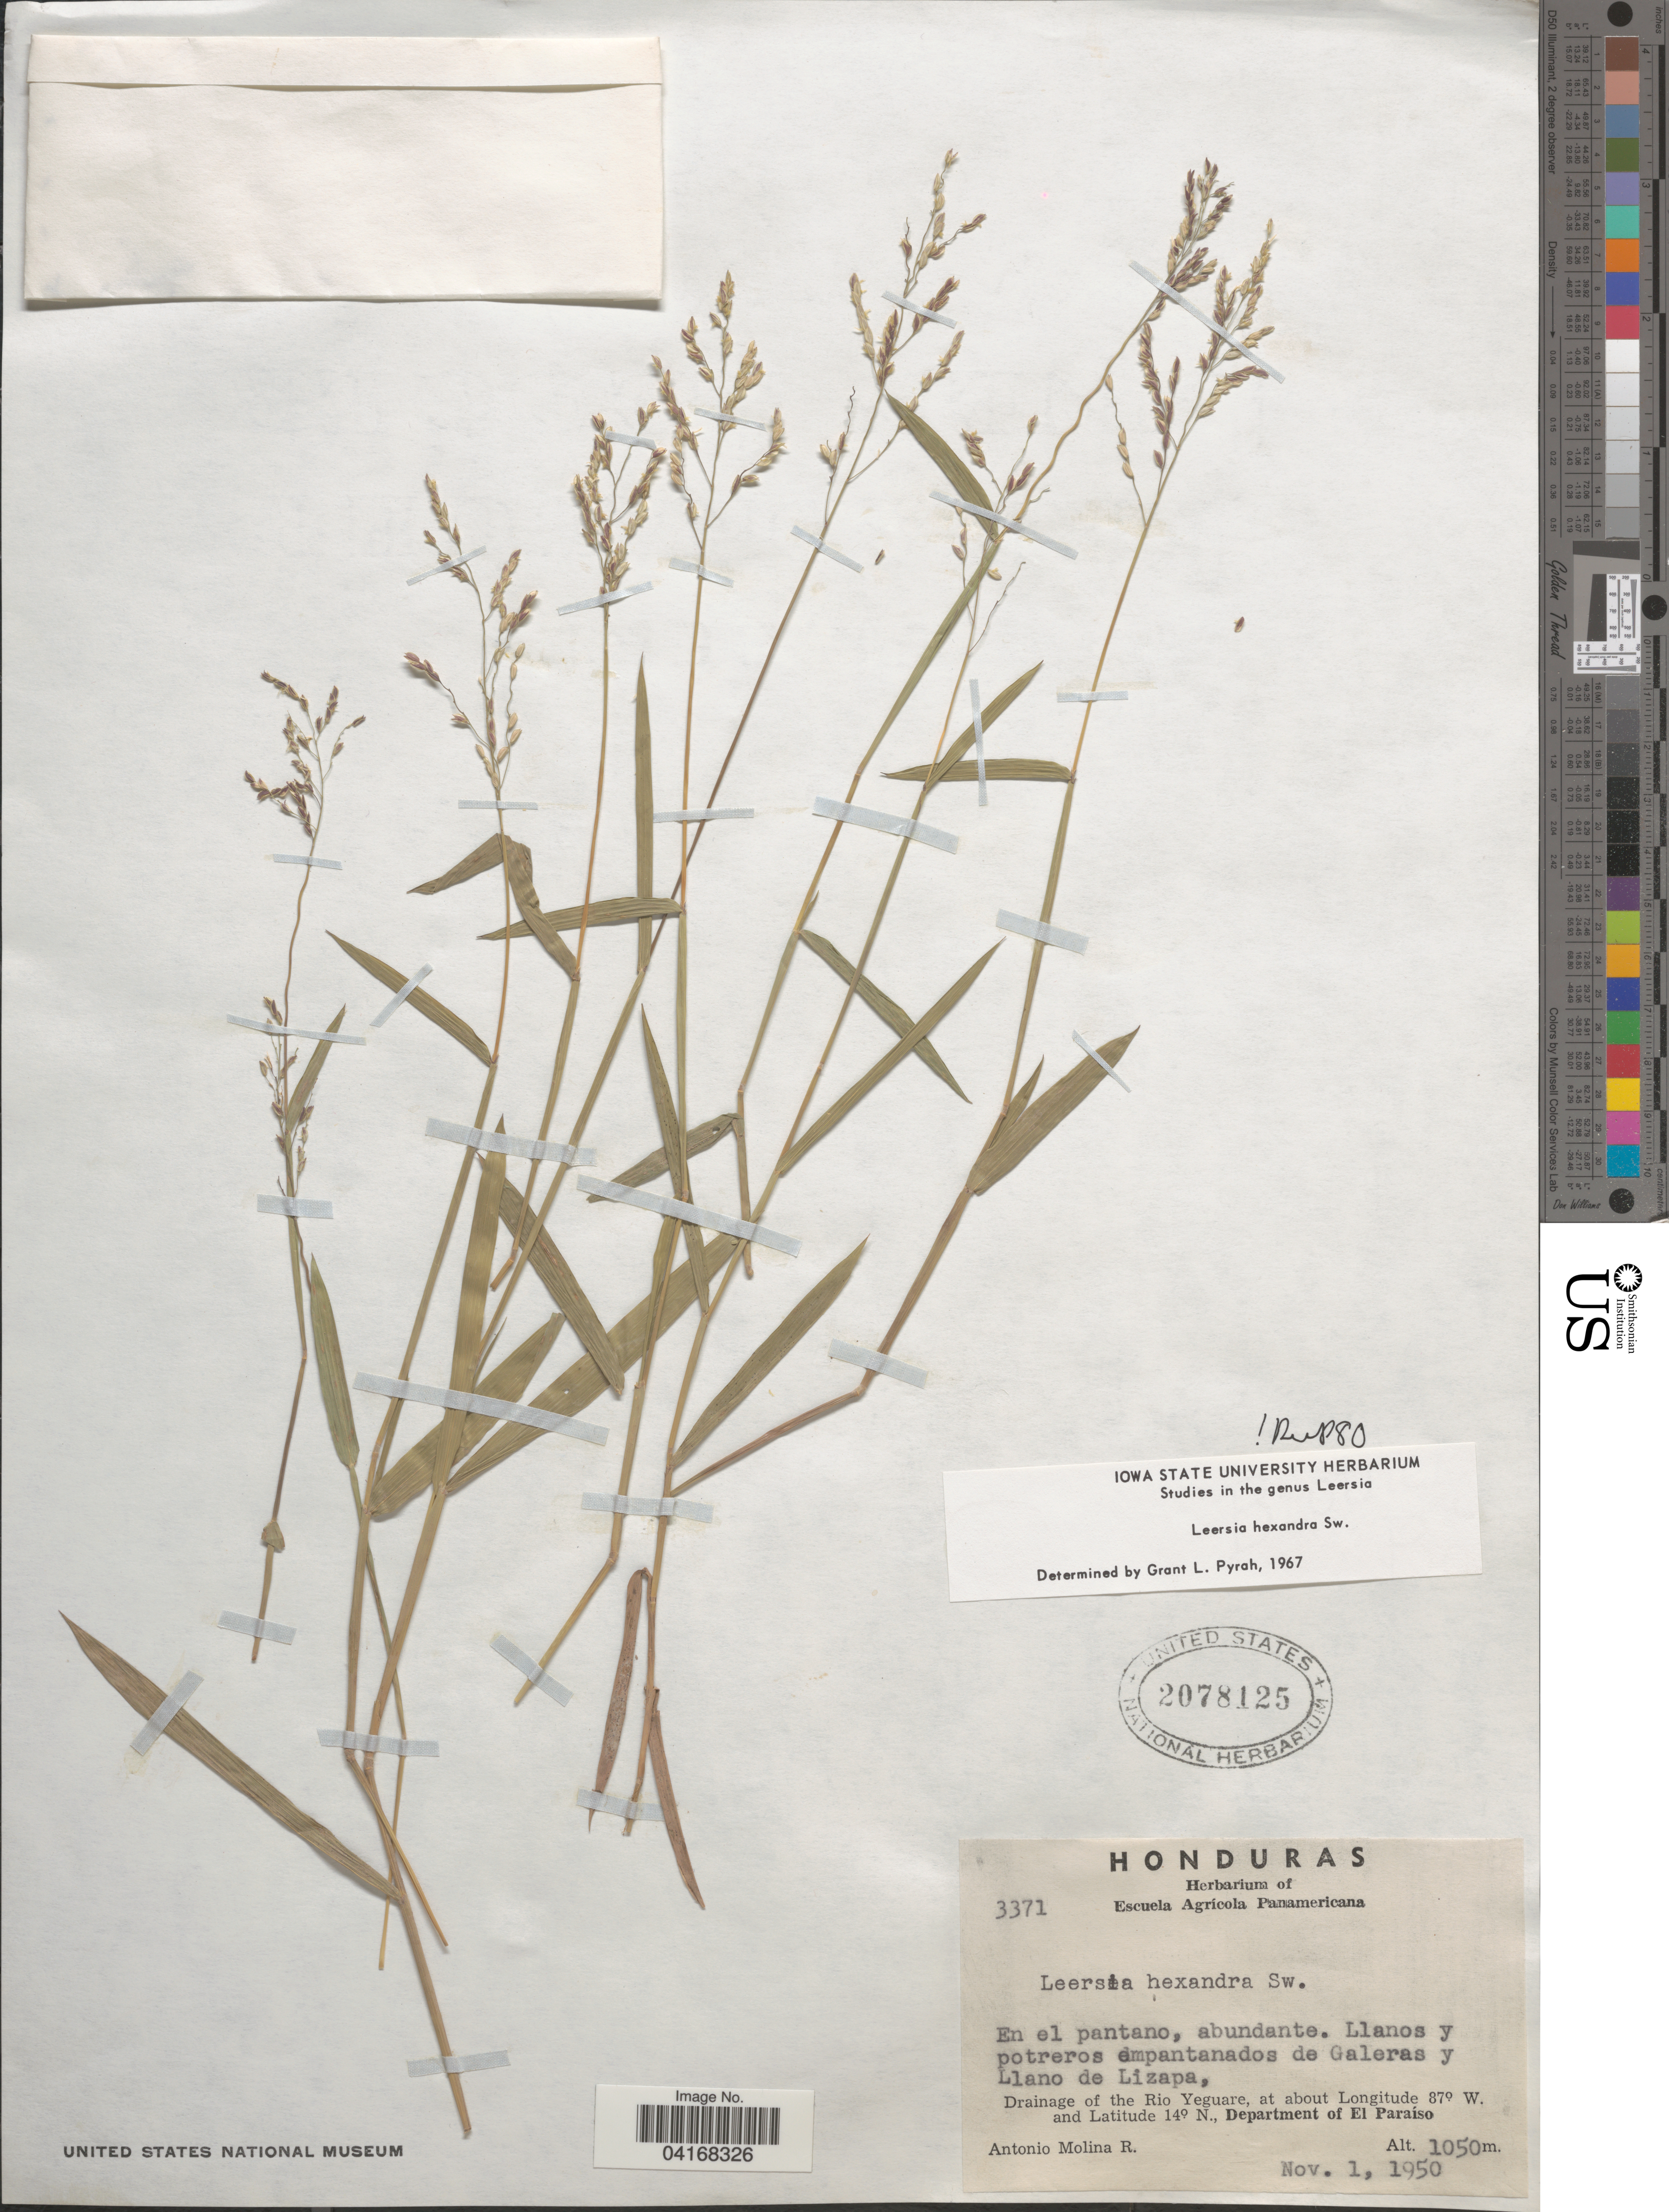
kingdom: Plantae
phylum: Tracheophyta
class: Liliopsida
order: Poales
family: Poaceae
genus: Leersia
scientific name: Leersia hexandra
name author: Sw.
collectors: A. Molina R.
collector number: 3371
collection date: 1950-11-01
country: Honduras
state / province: El Paraiso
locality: Llanos y potreros empantanados de Galeras y Llano de Lizapa. Drainage of the Rio Yeguare, Department of El Paraíso.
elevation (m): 1050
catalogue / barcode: US 2078125